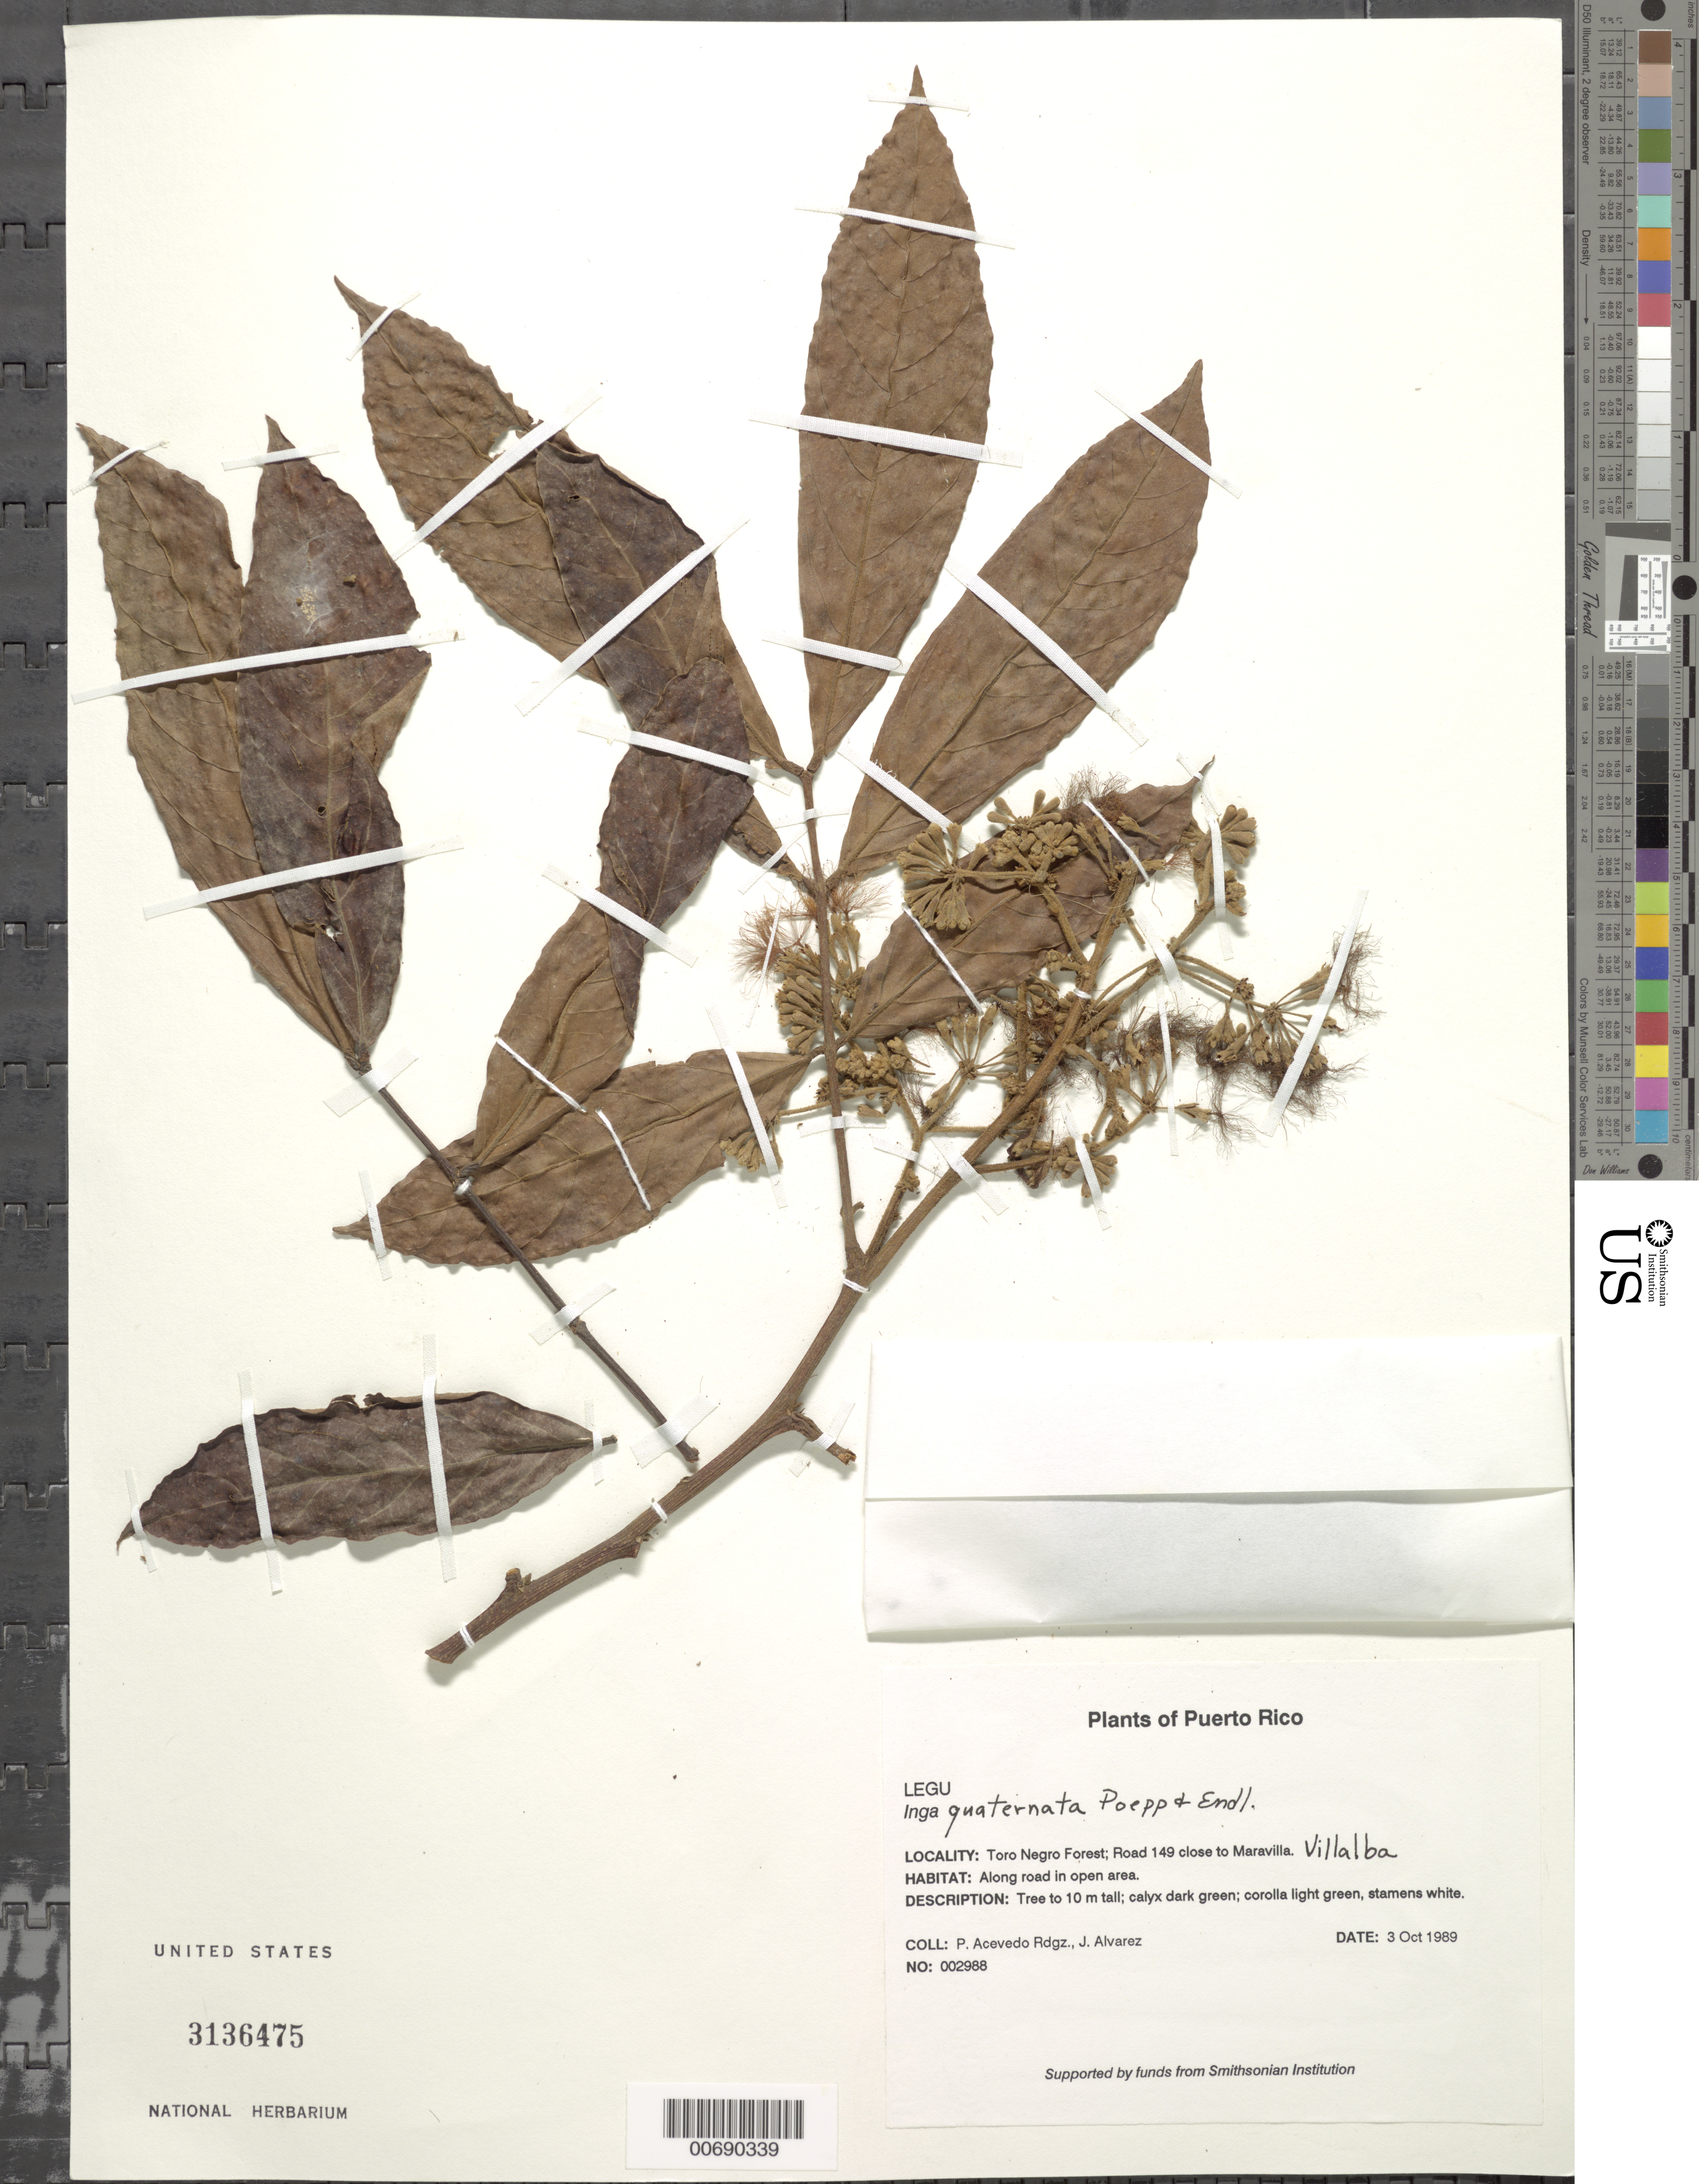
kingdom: Plantae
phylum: Tracheophyta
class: Magnoliopsida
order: Fabales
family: Fabaceae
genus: Inga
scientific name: Inga quaternata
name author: Poepp. & Endl.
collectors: P. Acevedo-Rodr. & J. Alvarez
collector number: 2988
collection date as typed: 03 Oct 1989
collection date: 1989-10-03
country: Puerto Rico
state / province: Jayuya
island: Puerto Rico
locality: Jayuya; Toro Negro Forest, Road 143 at Recreation Area.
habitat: Along road in open area.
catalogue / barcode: US 3136475